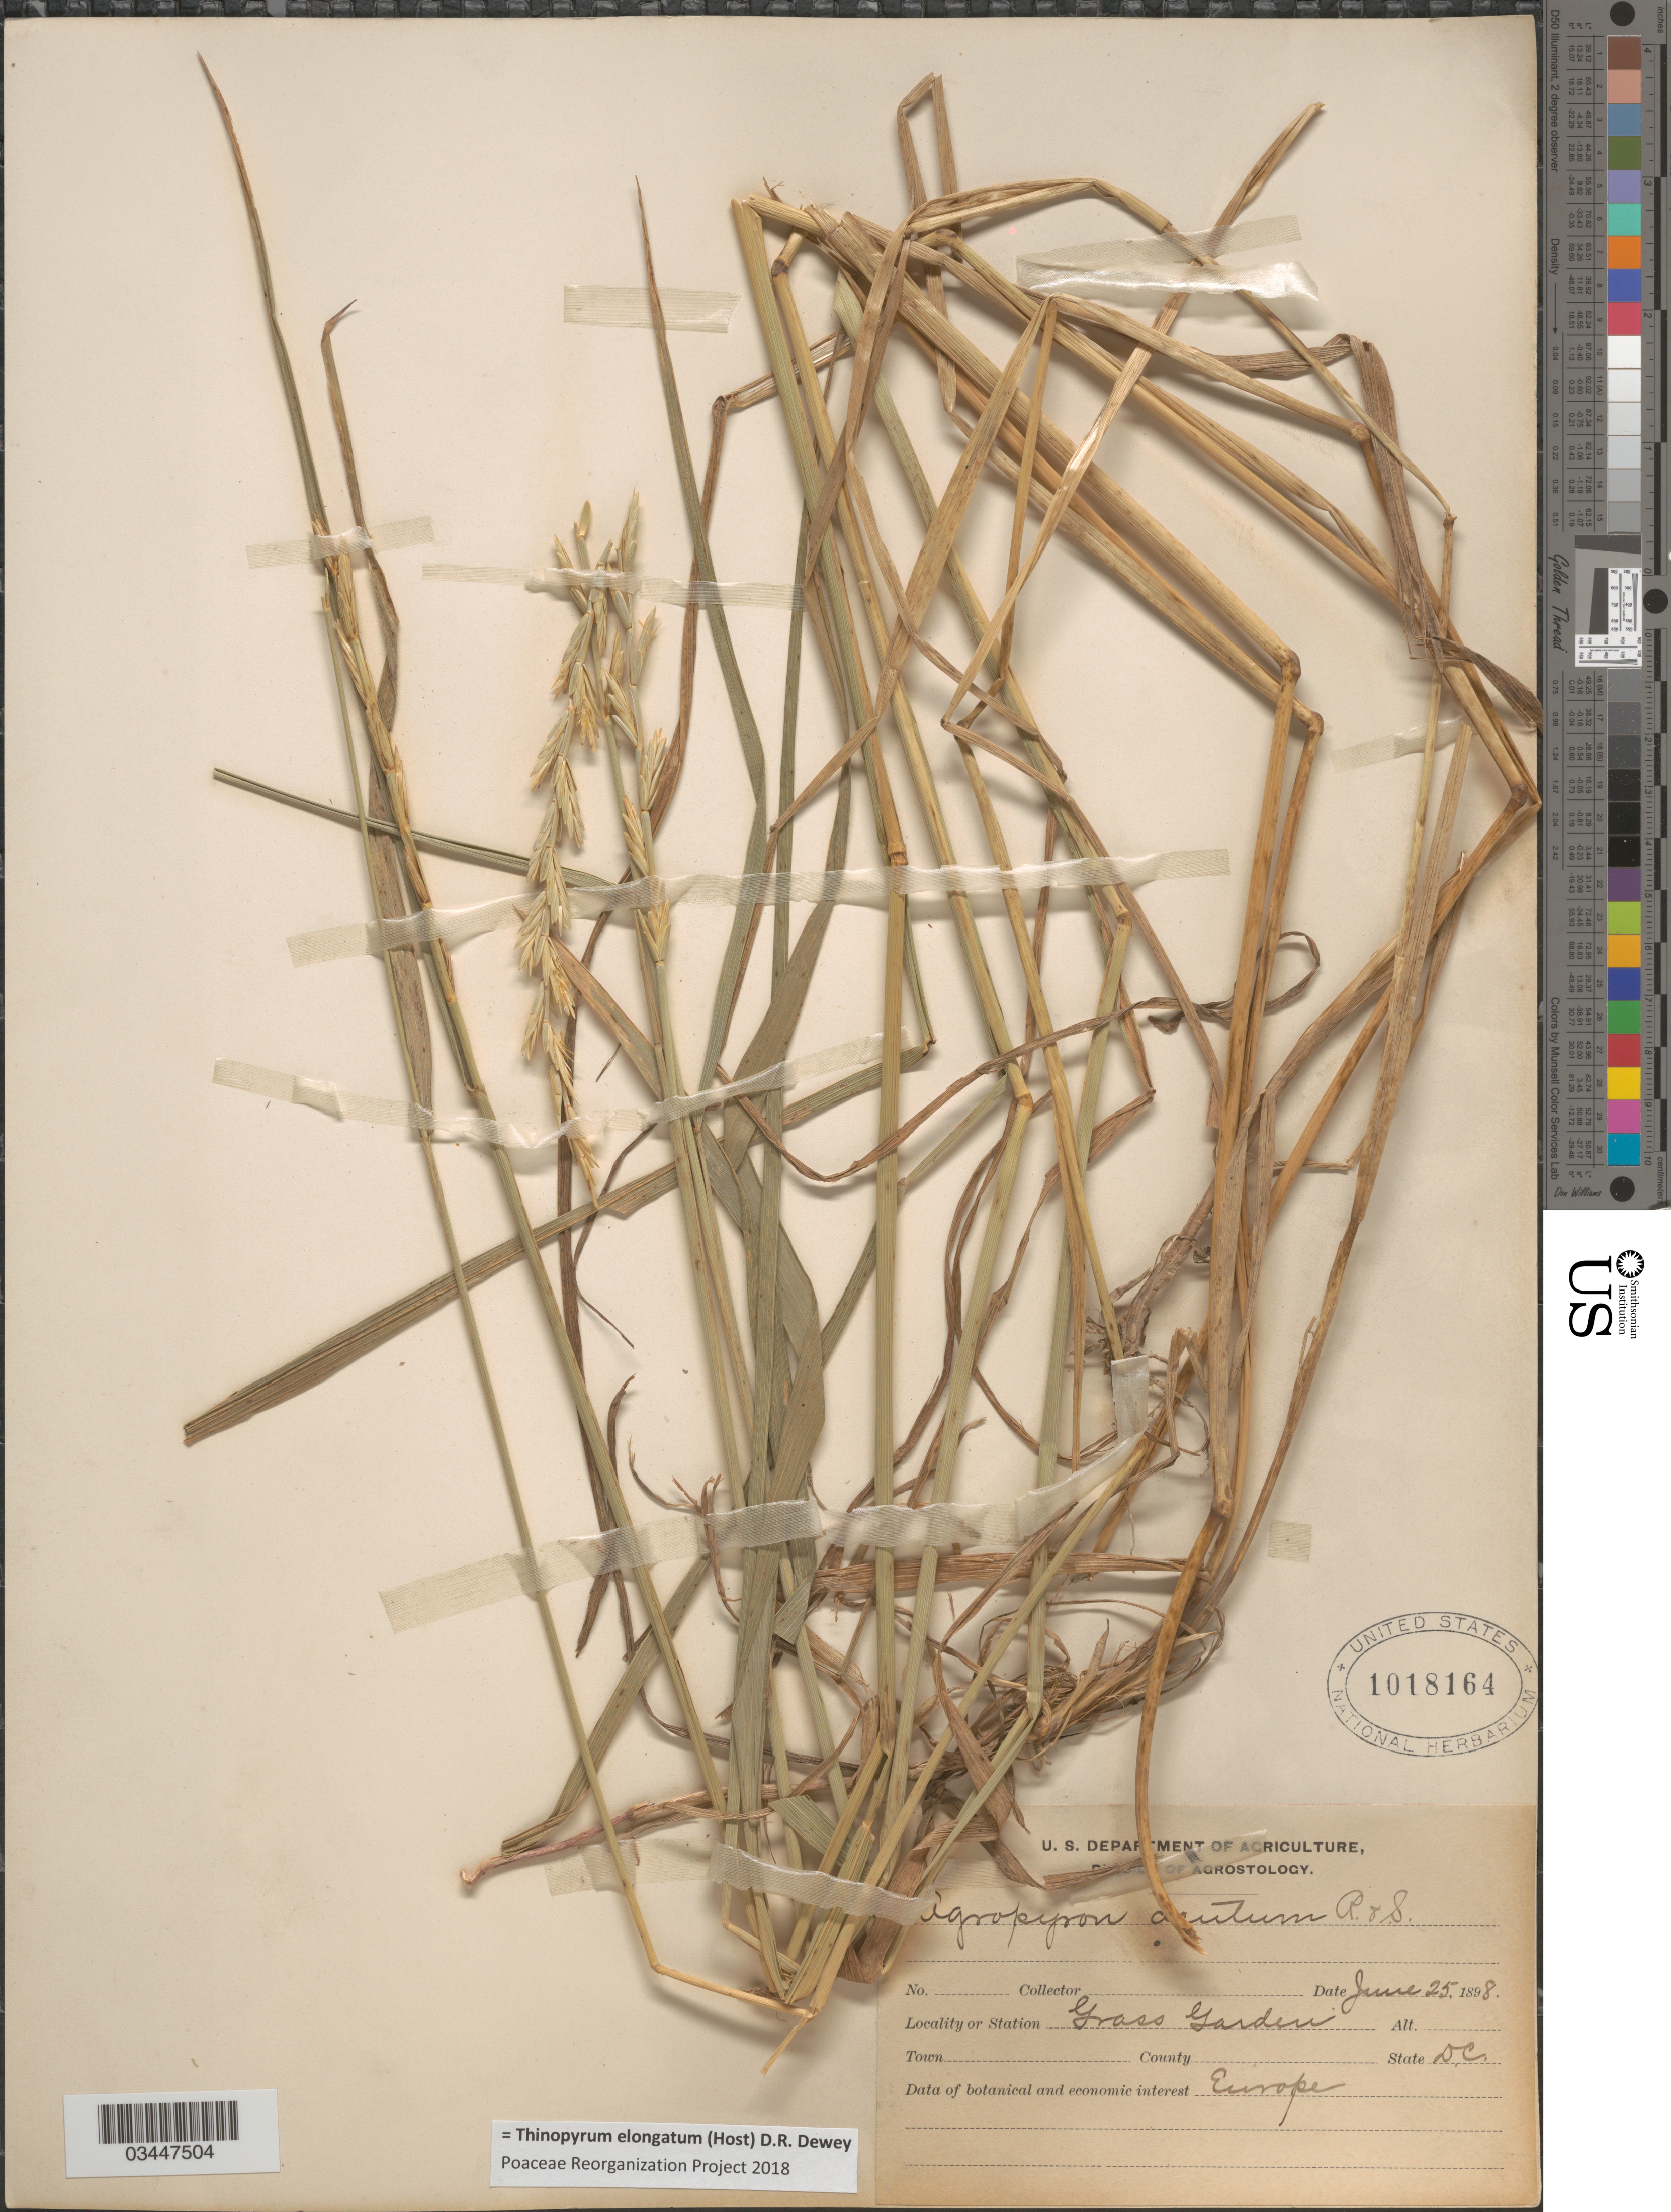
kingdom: Plantae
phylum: Tracheophyta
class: Liliopsida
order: Poales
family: Poaceae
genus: Thinopyrum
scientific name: Thinopyrum elongatum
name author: (Host) Barkworth & Dewey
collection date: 1898-06-25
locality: Grass Garden. Europe.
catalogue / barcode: US 1018164